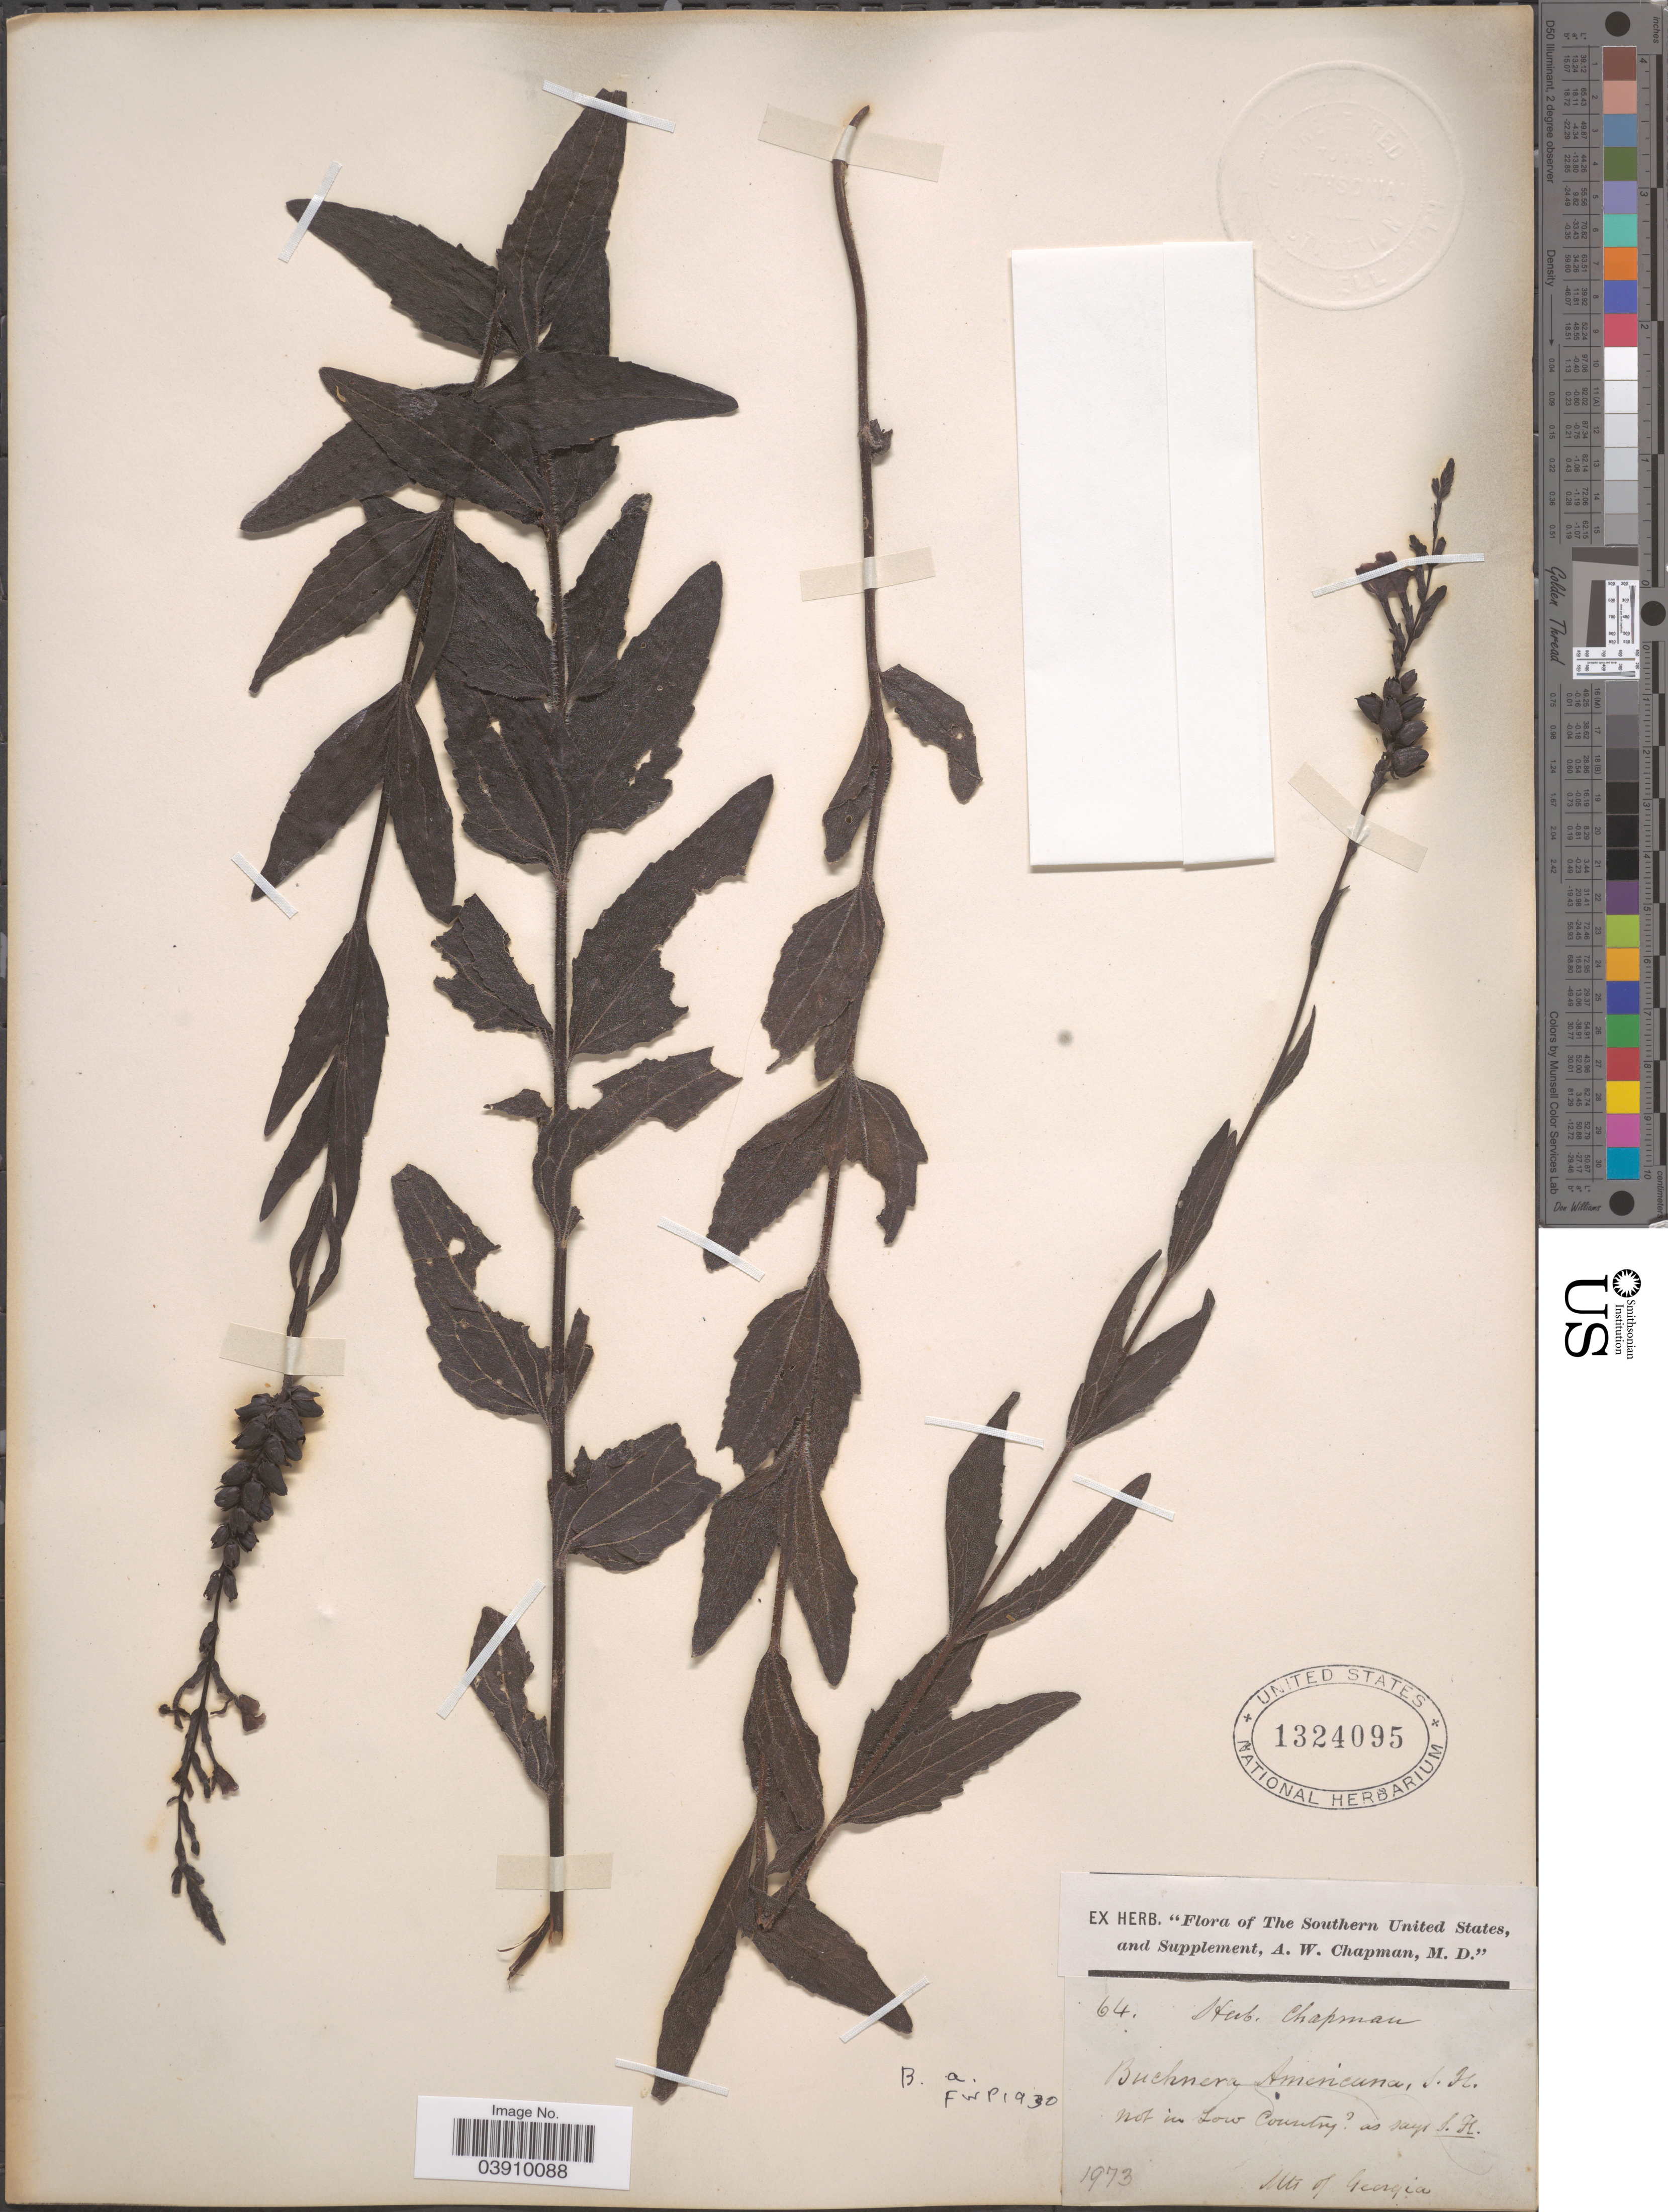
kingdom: Plantae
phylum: Tracheophyta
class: Magnoliopsida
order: Lamiales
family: Orobanchaceae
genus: Buchnera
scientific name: Buchnera americana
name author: L.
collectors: ex herb. A.W. Chapman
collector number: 64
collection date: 1973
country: United States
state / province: Georgia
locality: Southern United States. Mts. of Georgia.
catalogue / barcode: US 1324095